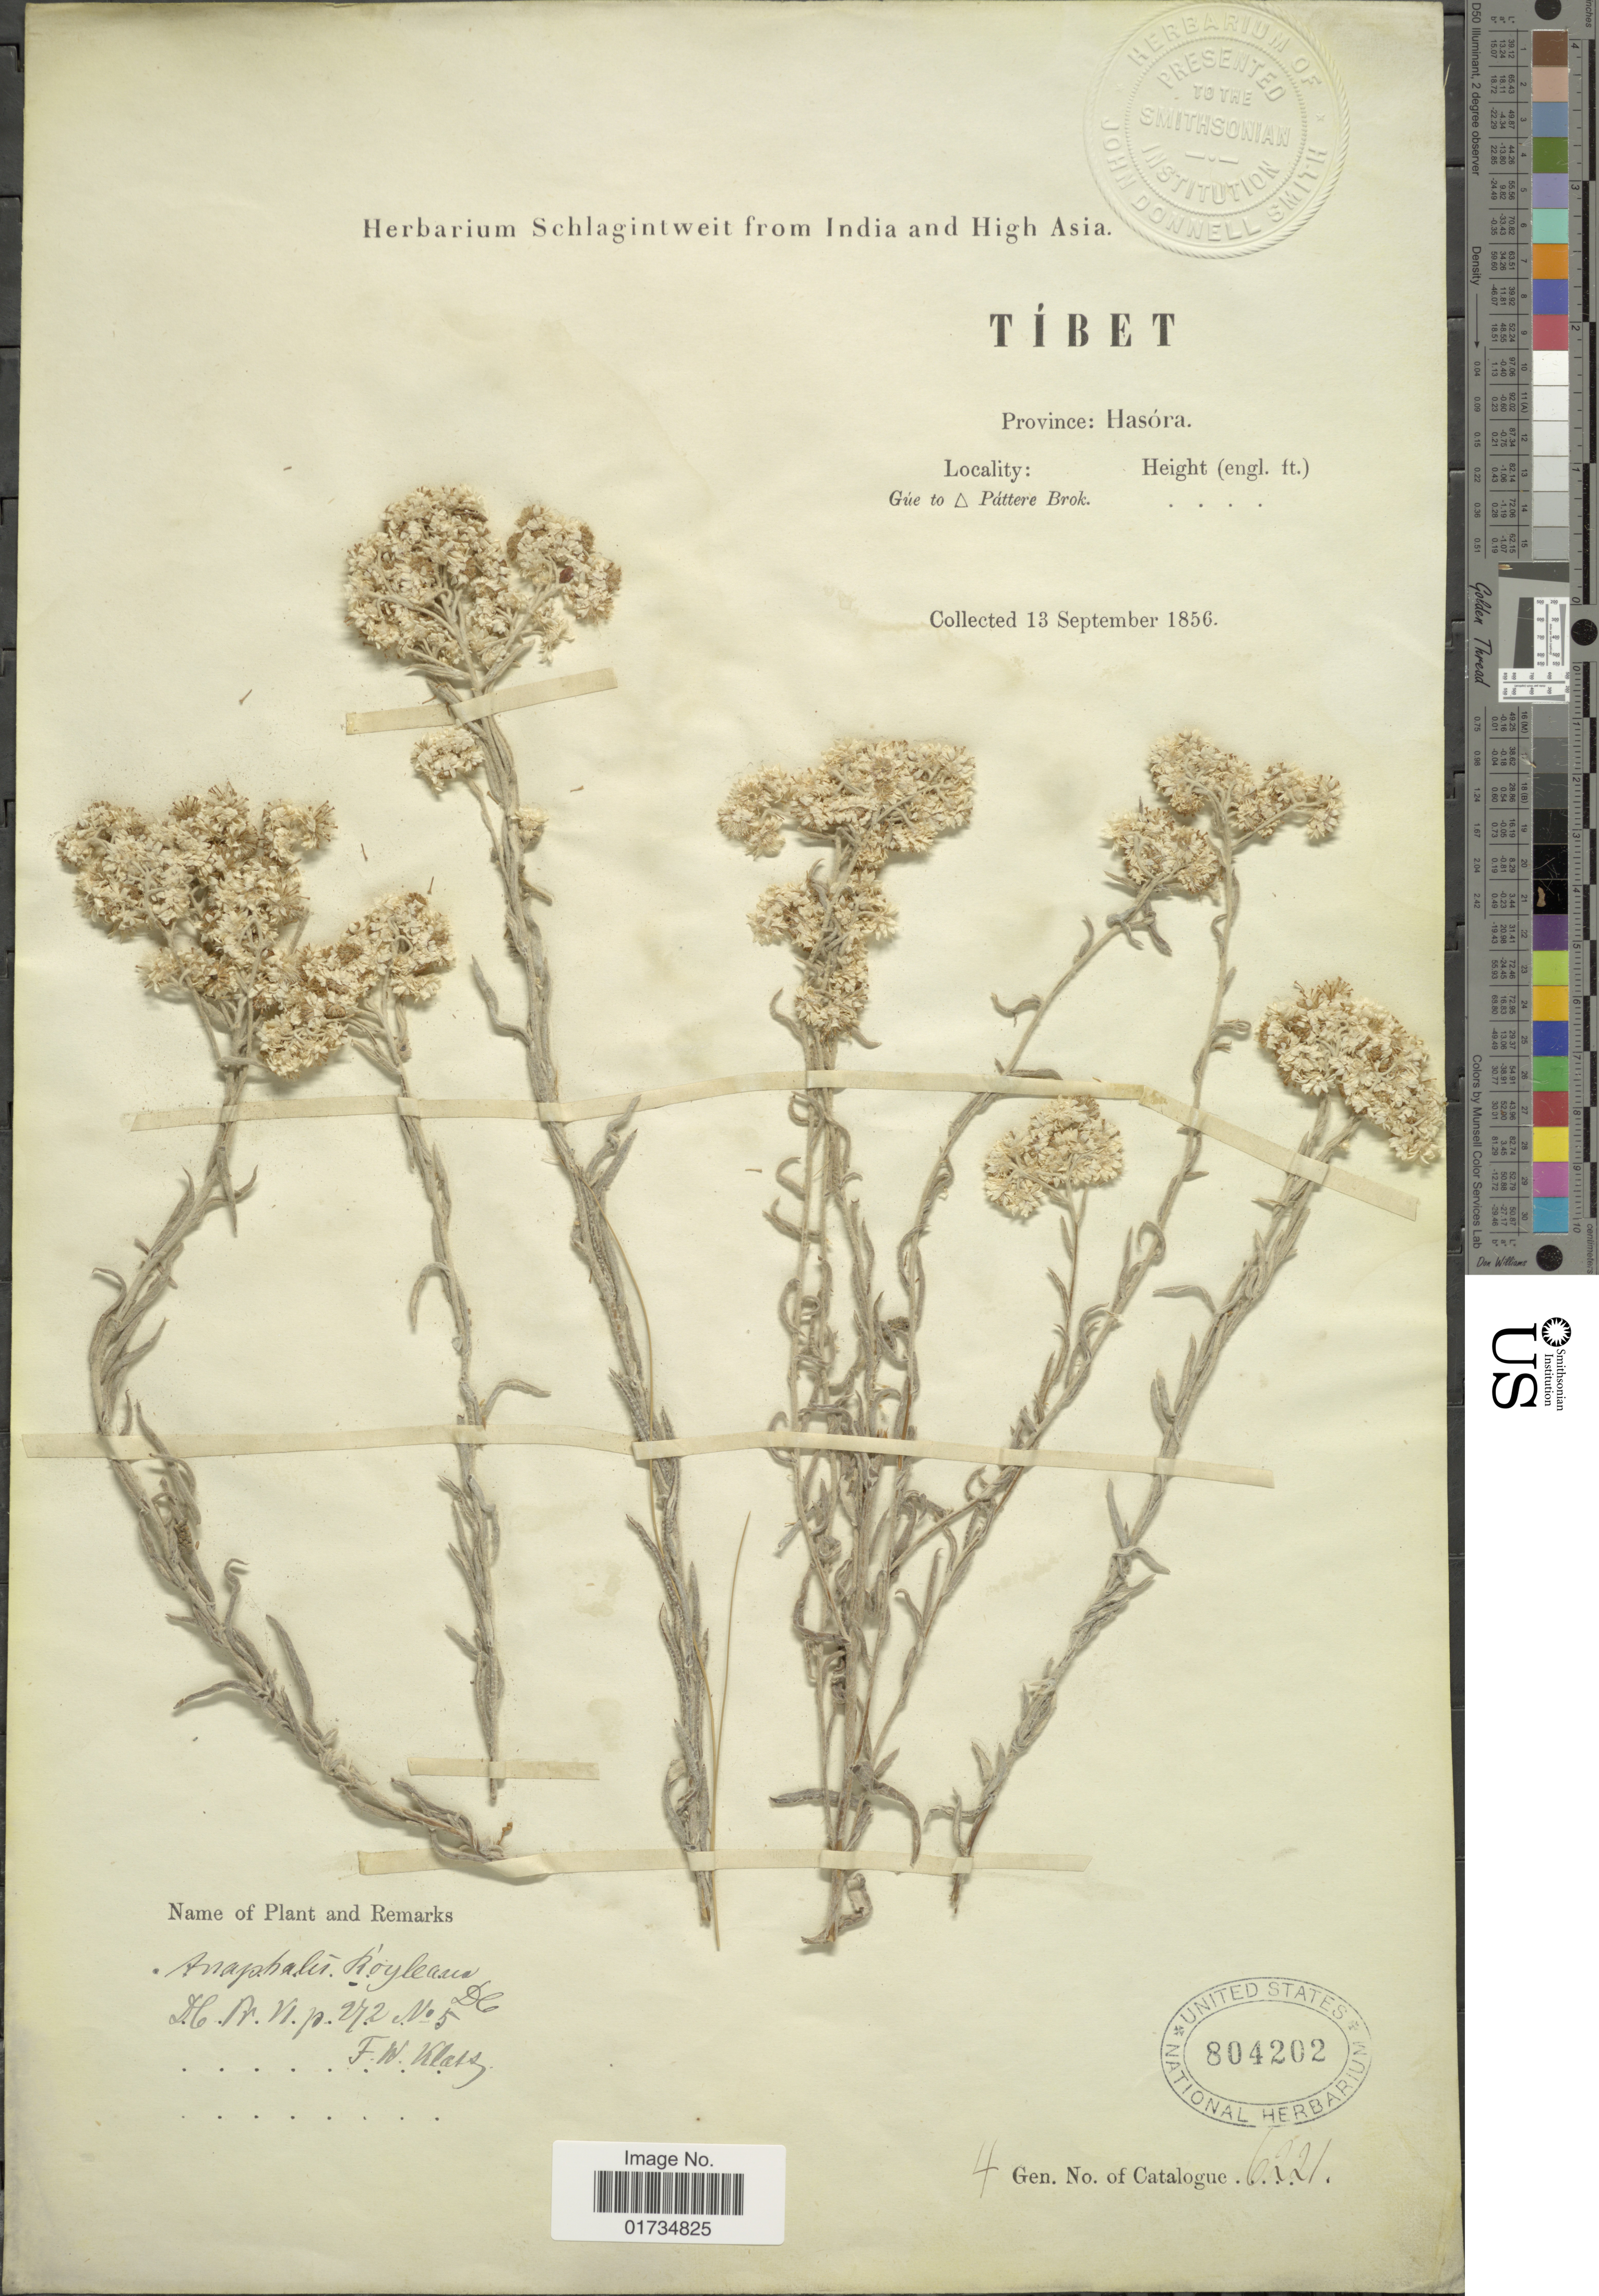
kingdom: Plantae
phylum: Tracheophyta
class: Magnoliopsida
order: Asterales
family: Asteraceae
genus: Anaphalis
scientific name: Anaphalis virgata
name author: Thomson ex C.B. Clarke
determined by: Chen, Y. S.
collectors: ex herb. Schlagintweit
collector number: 6221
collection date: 1856-09-13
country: China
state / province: Xizang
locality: Tibet. Province: Hasora. Gue to Pattere Brok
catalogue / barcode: US 804202